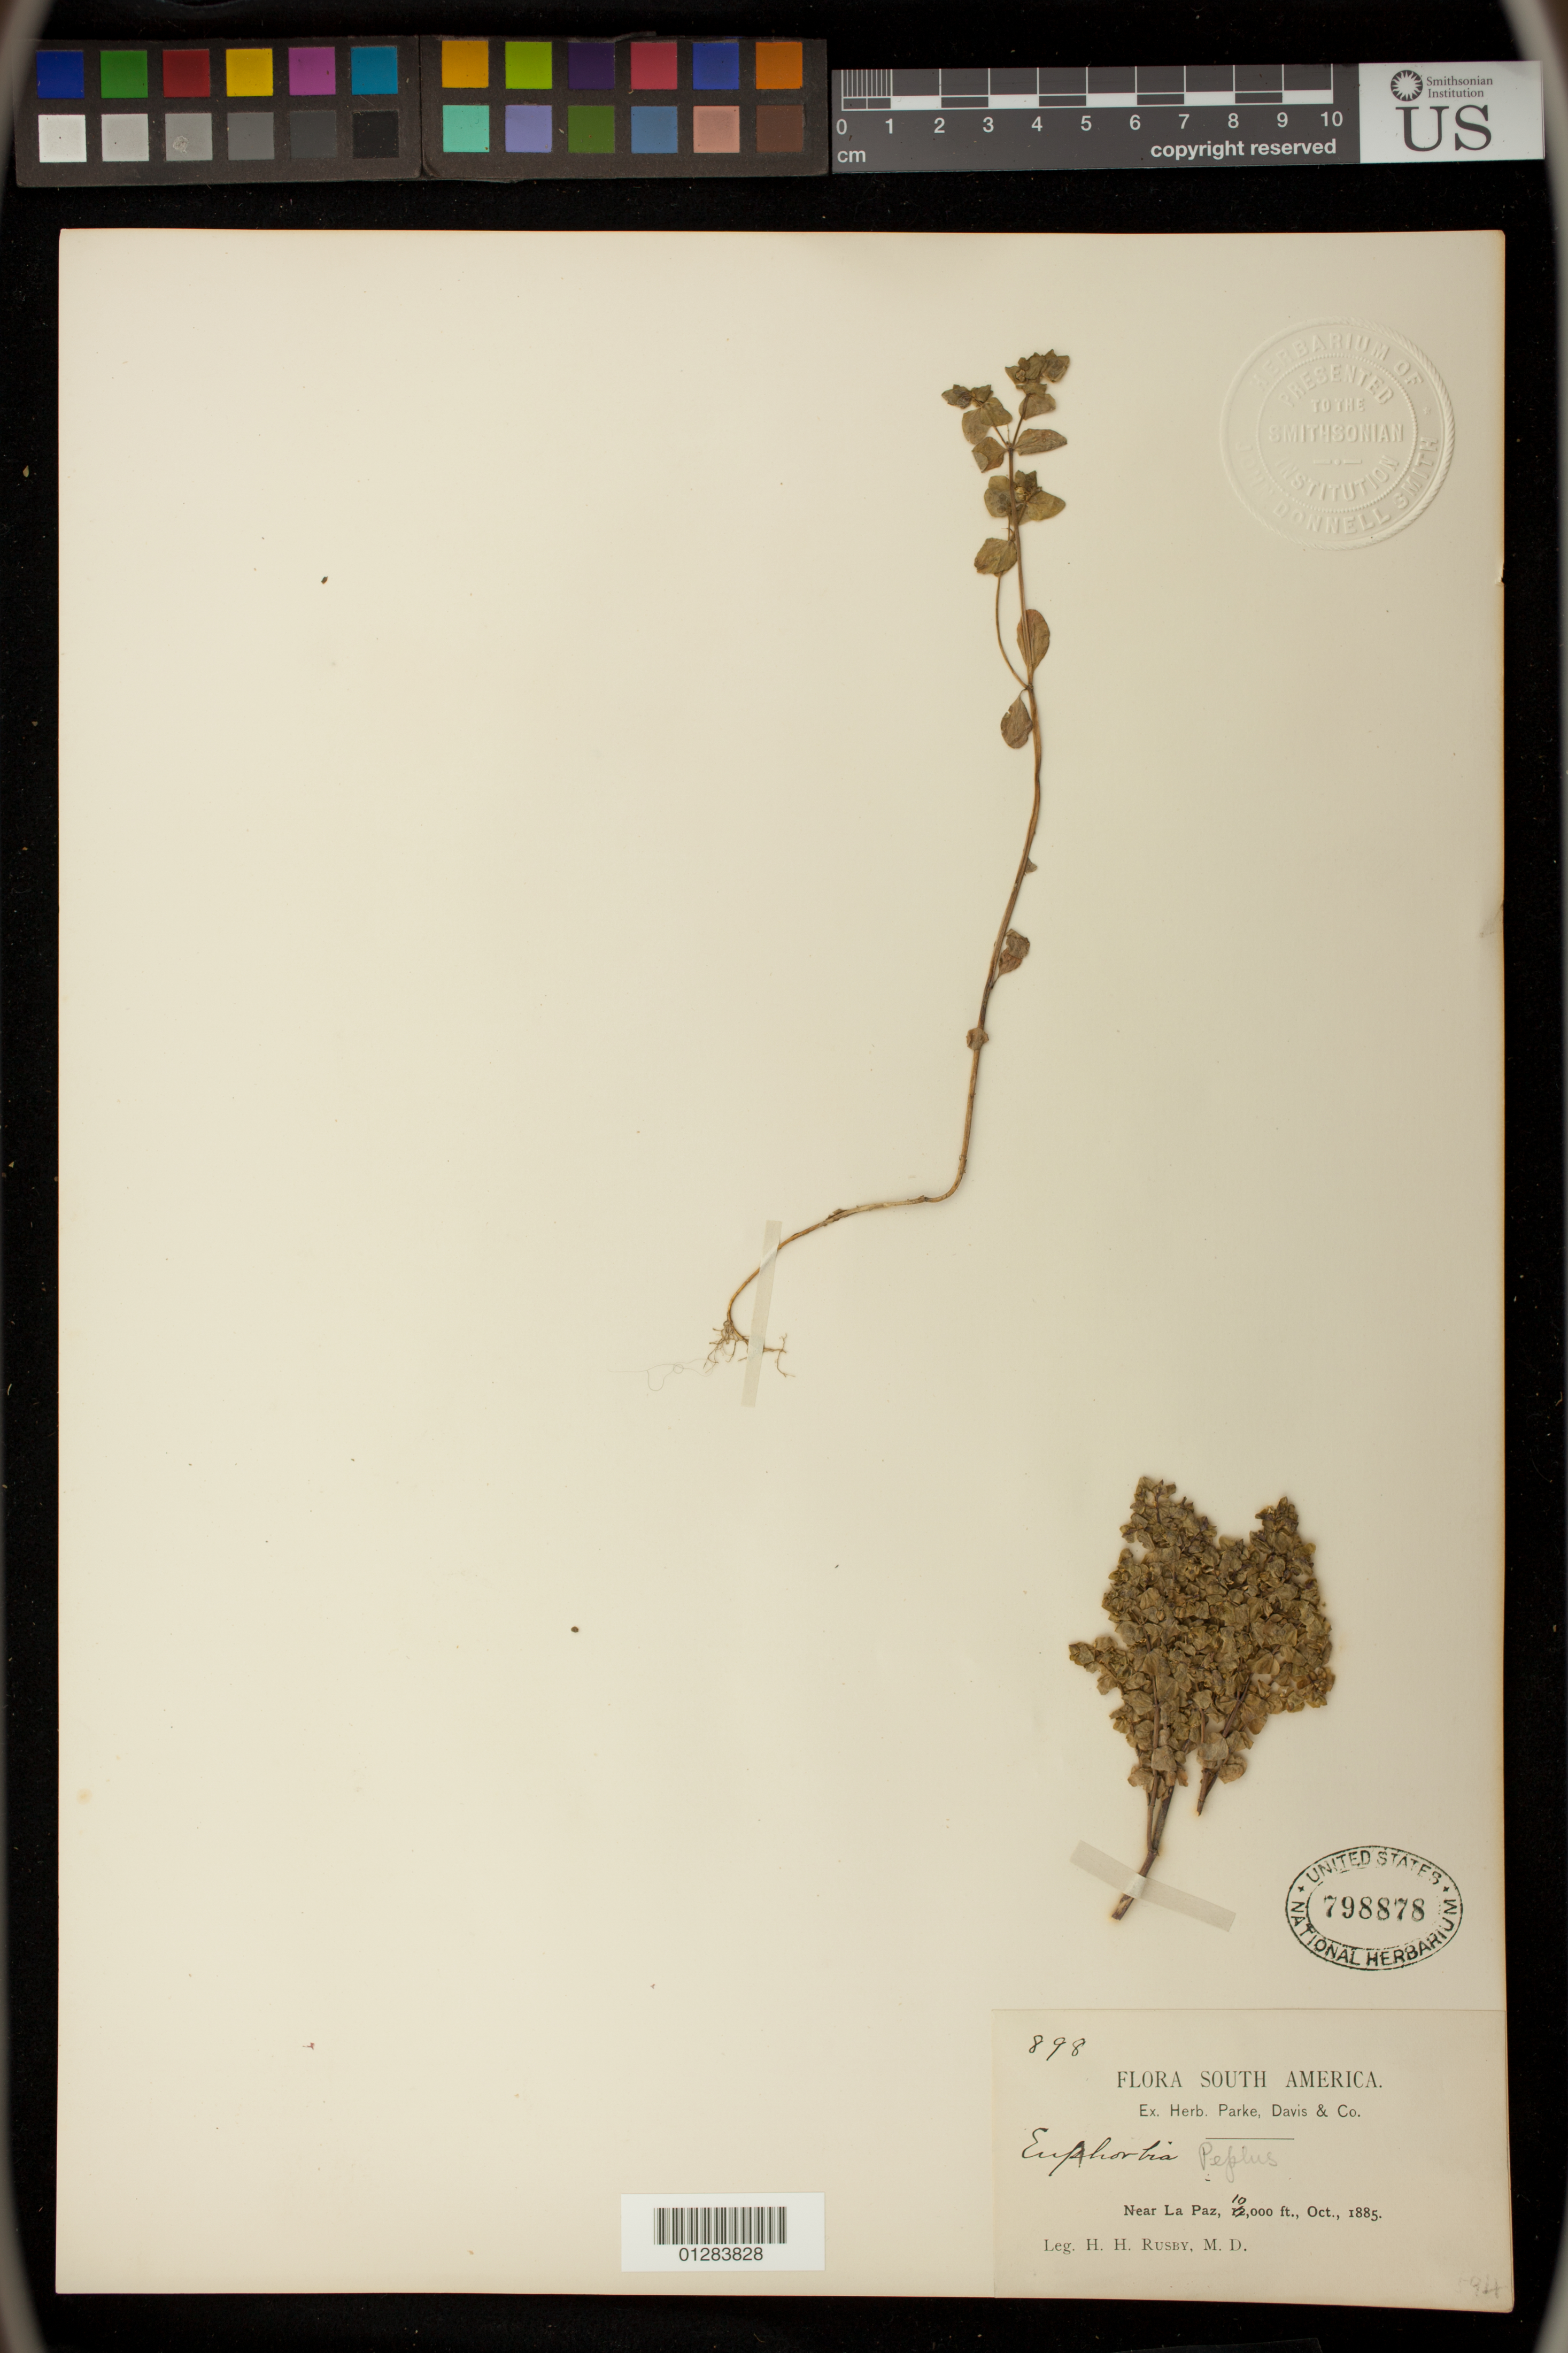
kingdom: Plantae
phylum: Tracheophyta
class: Magnoliopsida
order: Malpighiales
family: Euphorbiaceae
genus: Euphorbia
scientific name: Euphorbia peplus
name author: L.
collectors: H. H. Rusby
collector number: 898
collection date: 1885-10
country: Bolivia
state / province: La Paz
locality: Near La Paz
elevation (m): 3048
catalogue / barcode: US 798878